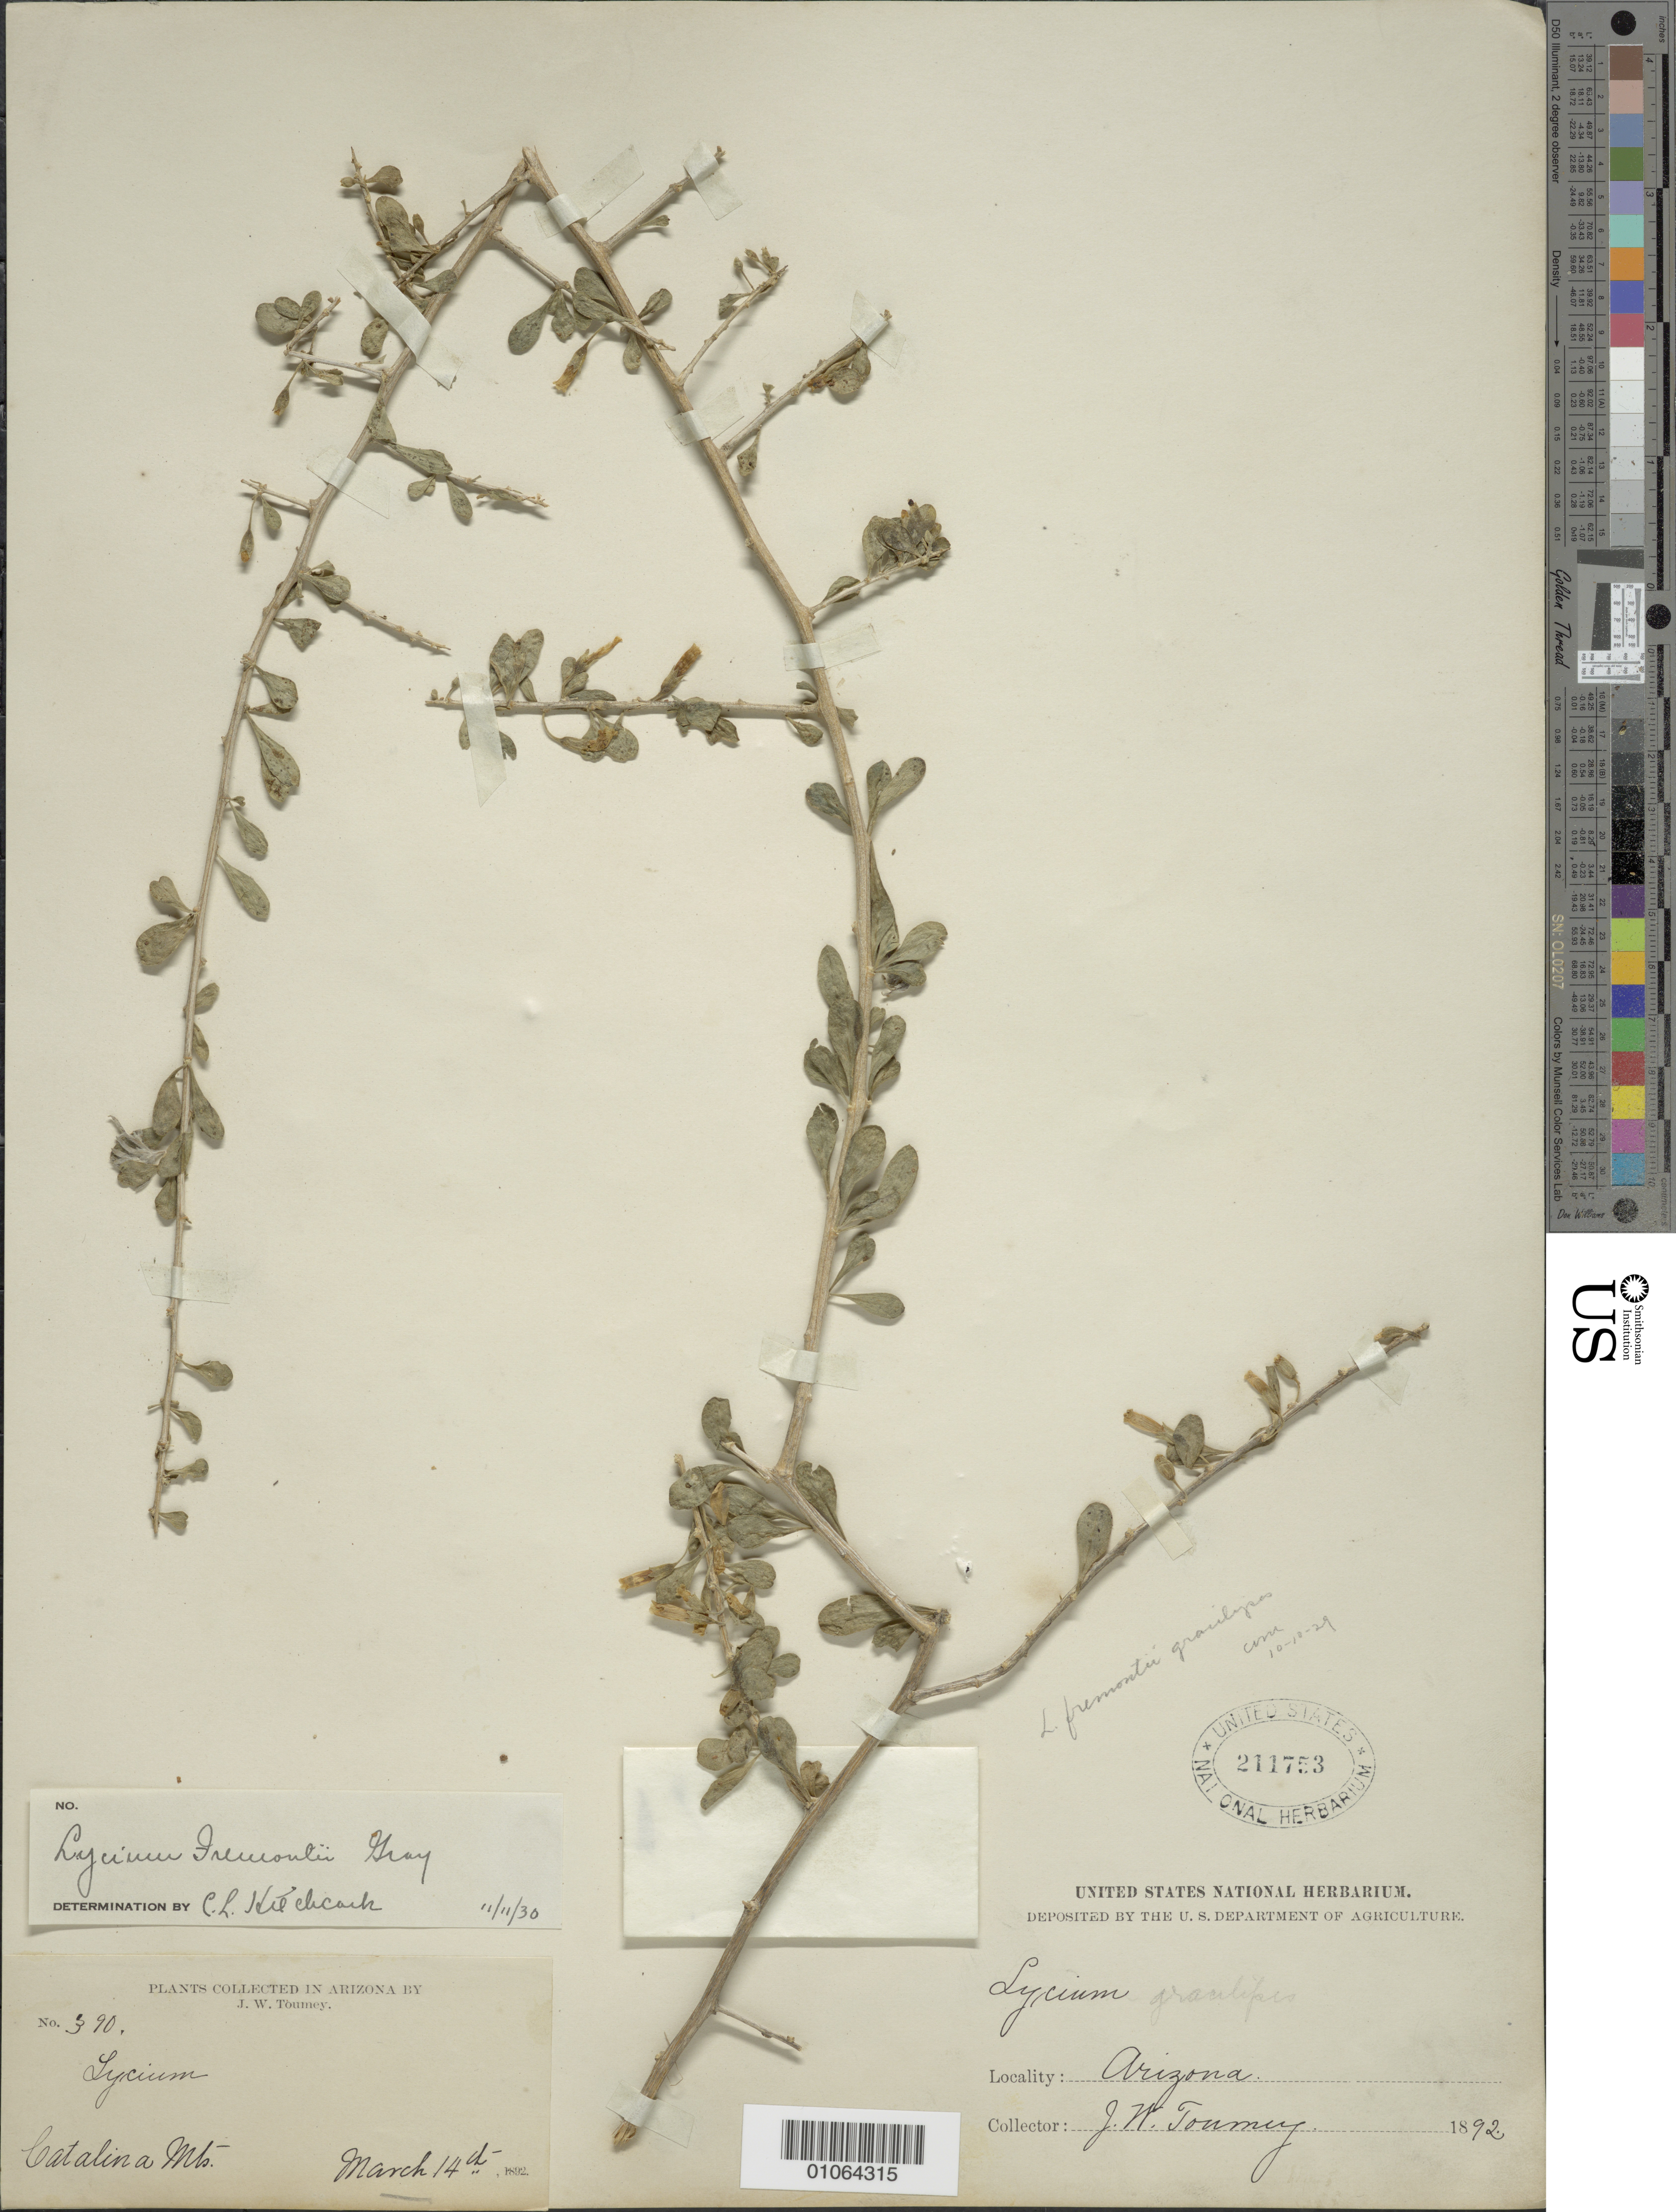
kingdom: Plantae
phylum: Tracheophyta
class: Magnoliopsida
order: Solanales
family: Solanaceae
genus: Lycium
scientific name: Lycium fremontii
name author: A. Gray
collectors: J. W. Toumey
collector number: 390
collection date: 1892-03-14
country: United States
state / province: Arizona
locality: Catalina Mts.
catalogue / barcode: US 211753